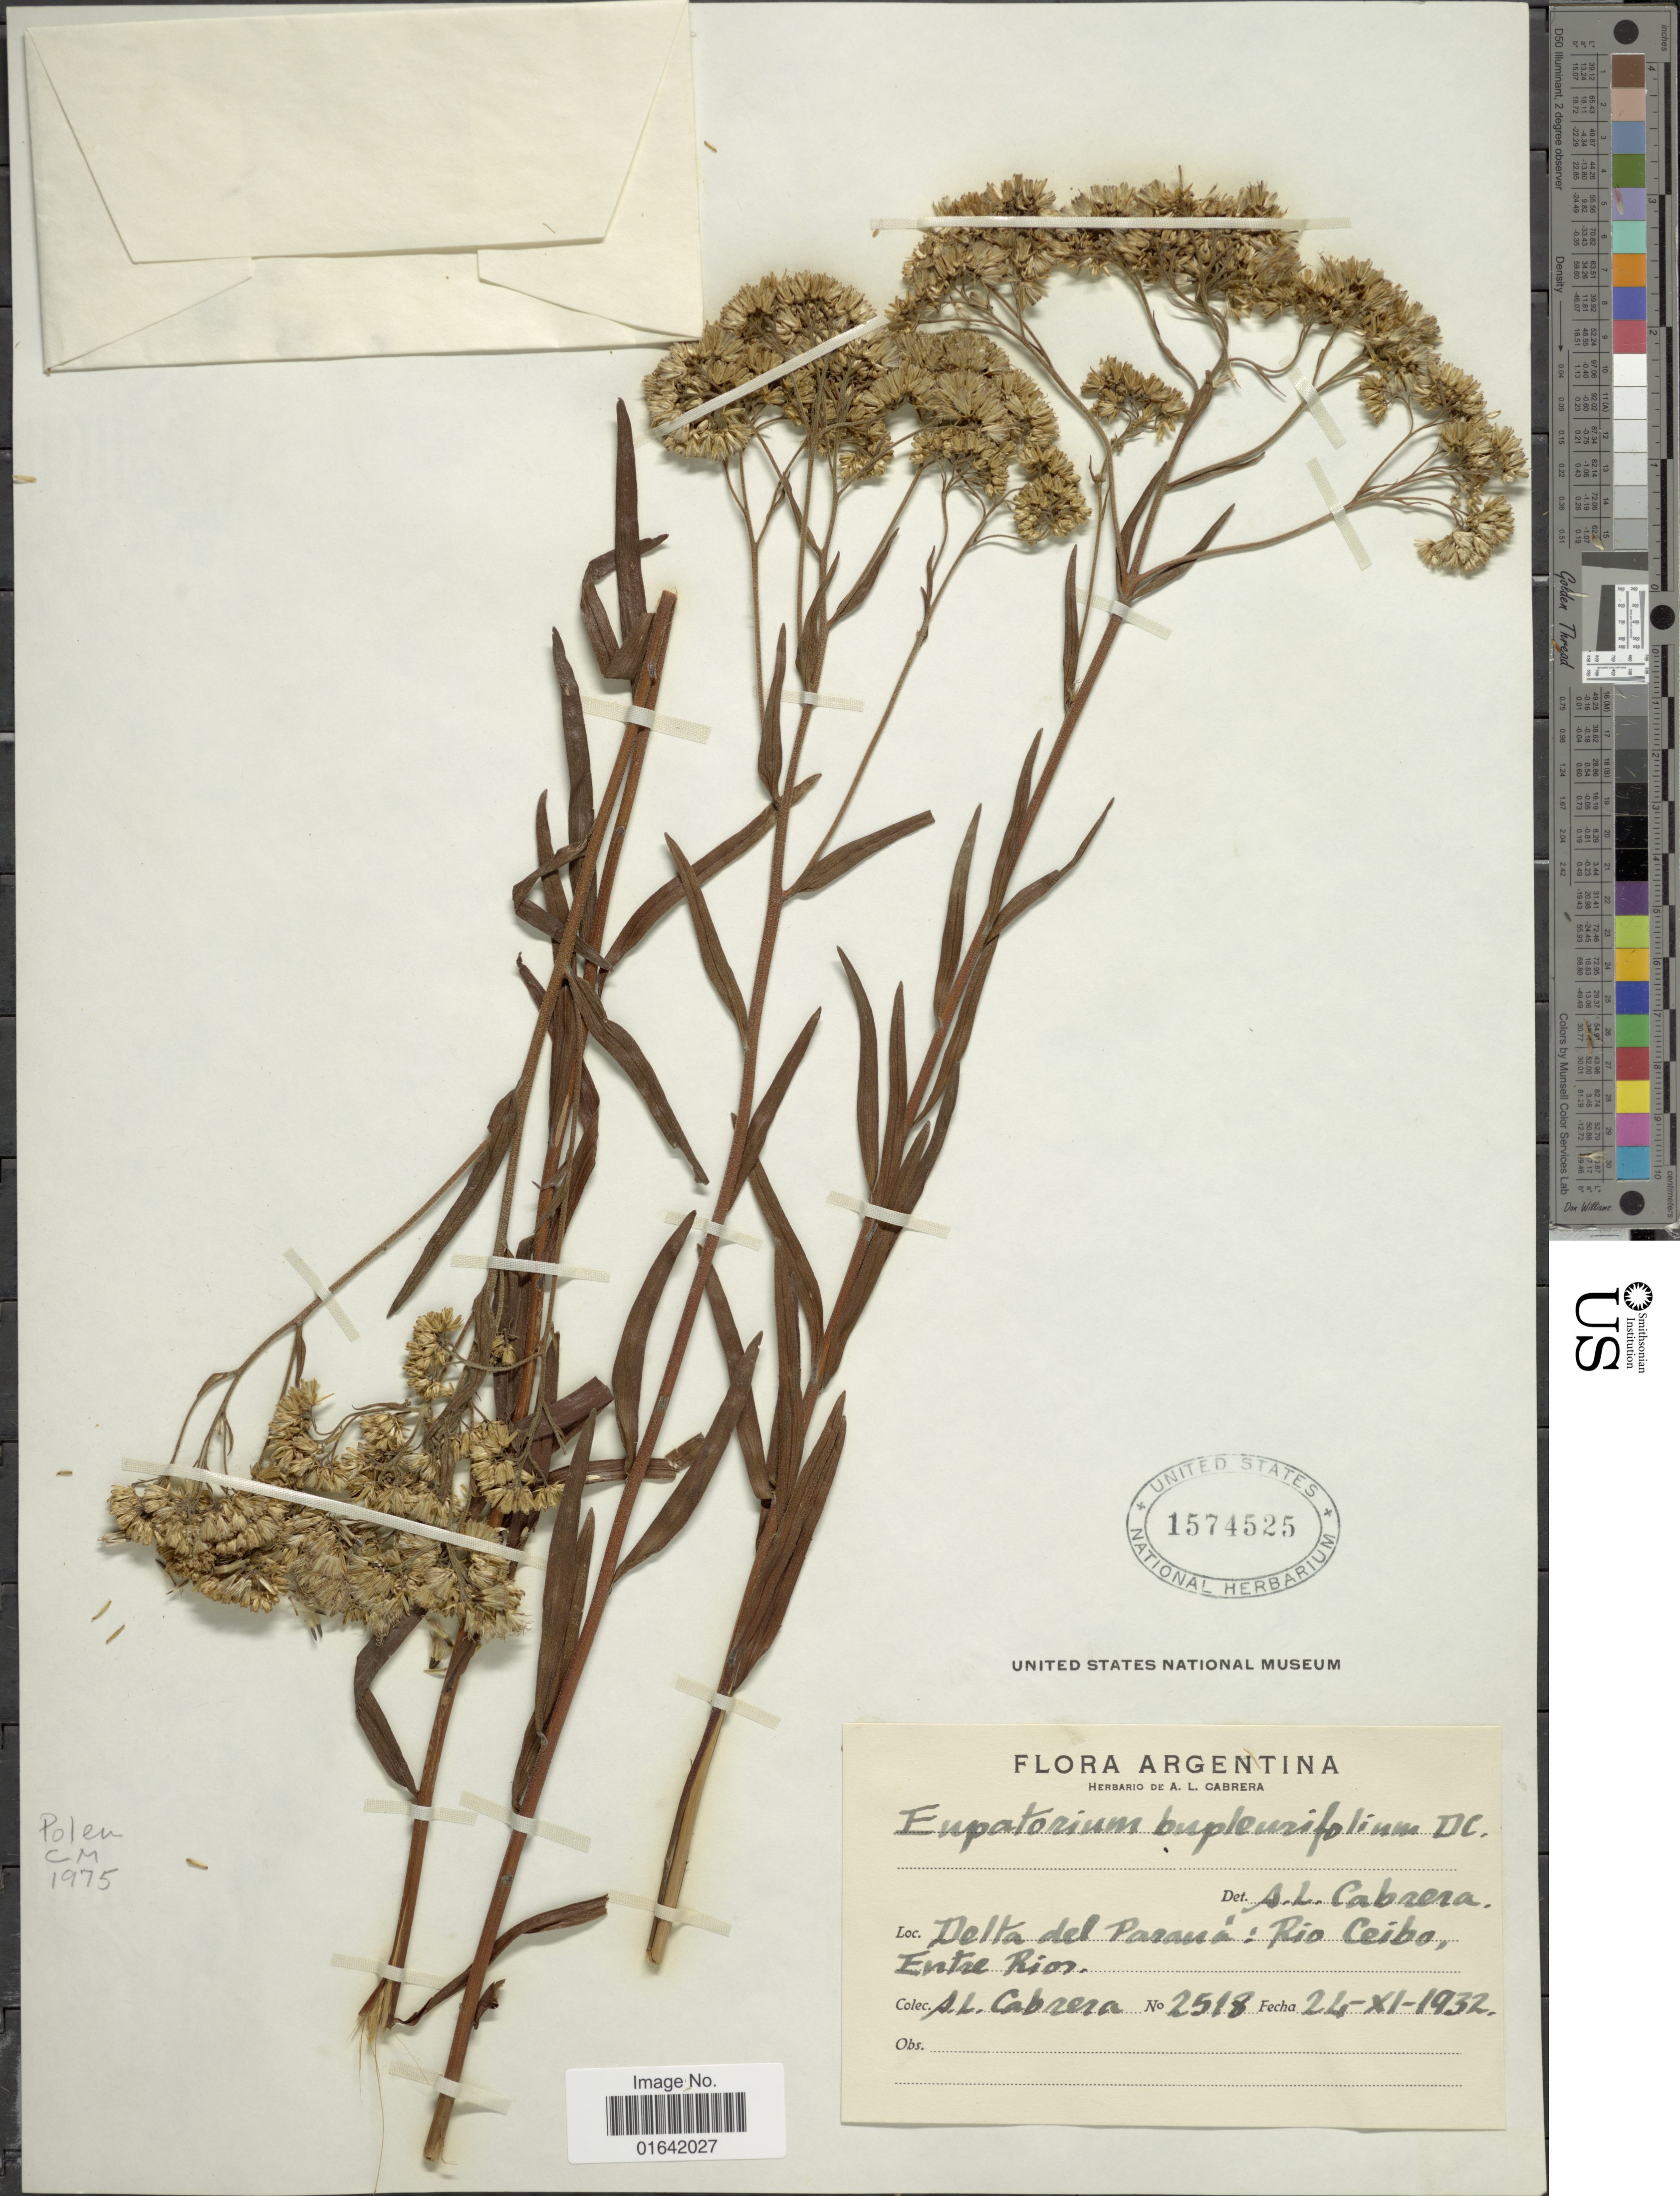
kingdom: Plantae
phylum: Tracheophyta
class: Magnoliopsida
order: Asterales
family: Asteraceae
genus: Campovassouria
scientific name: Campovassouria bupleurifolia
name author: (DC.) R.M. King & H. Rob.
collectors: A. L. Cabrera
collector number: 2518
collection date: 1932-11-24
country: Argentina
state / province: Entre Rios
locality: Delta del Paraná: Rio Ceibo.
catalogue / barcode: US 1574525